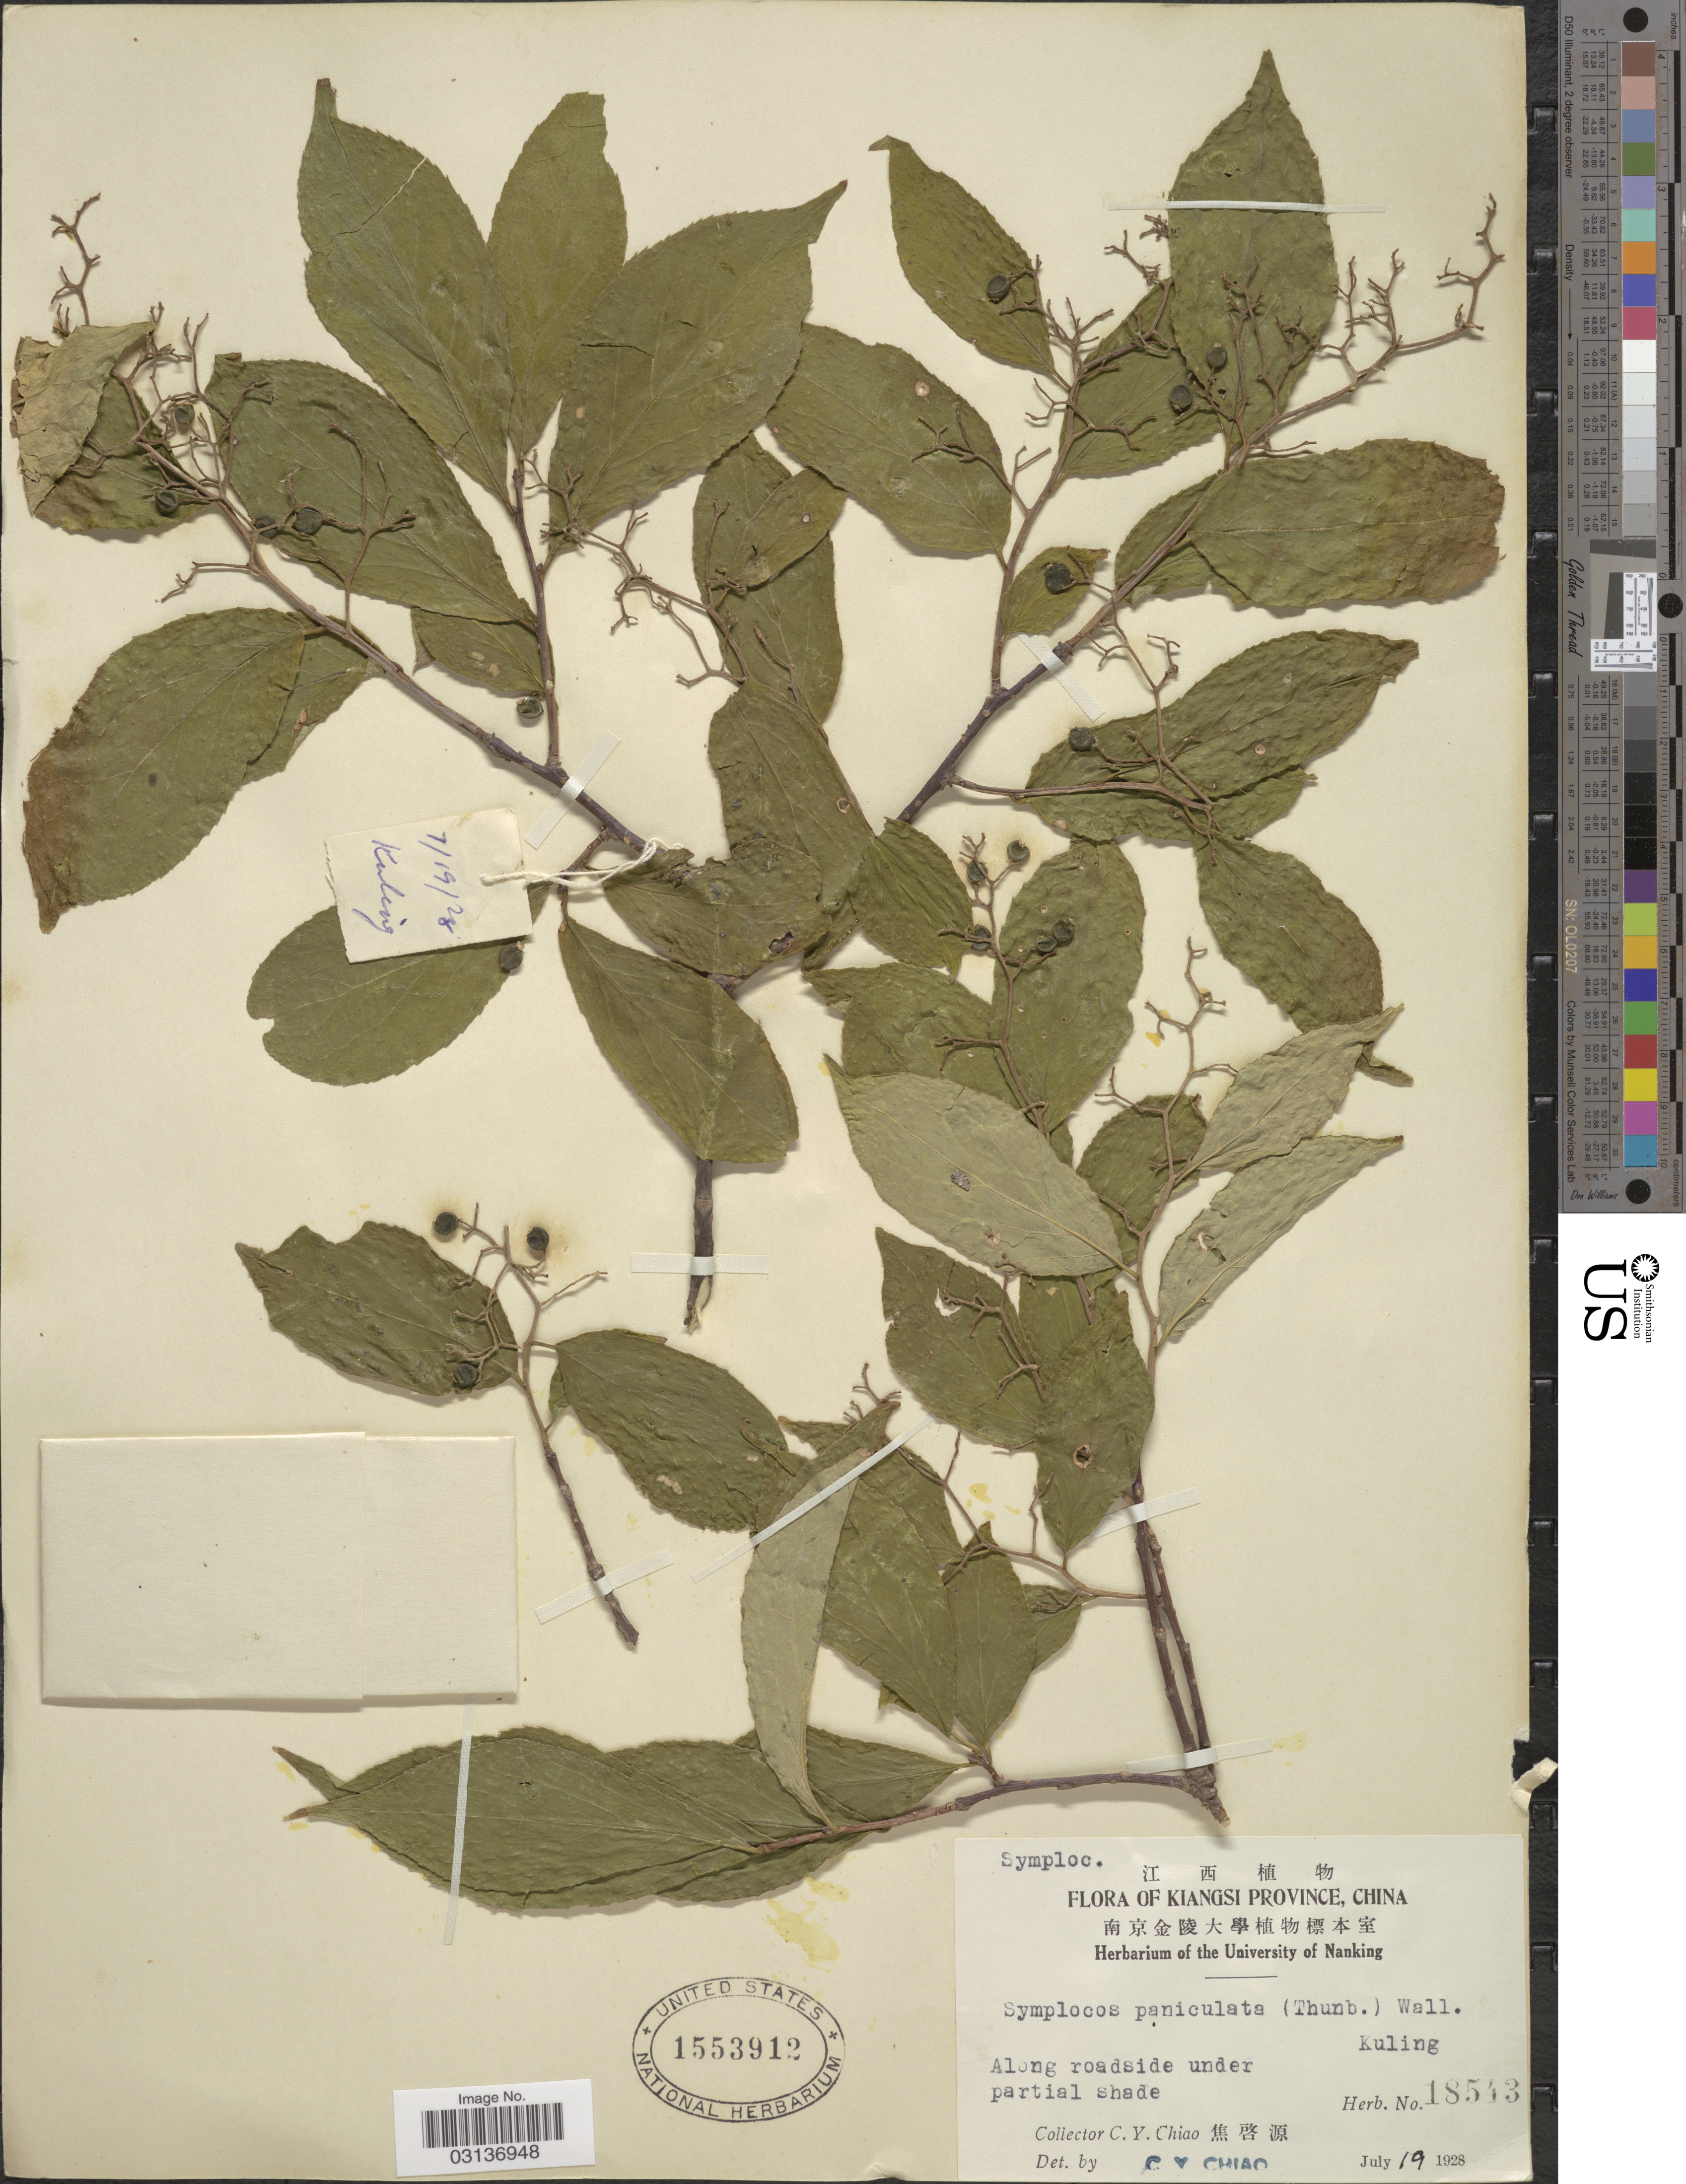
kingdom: Plantae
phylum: Tracheophyta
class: Magnoliopsida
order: Ericales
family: Symplocaceae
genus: Symplocos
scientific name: Symplocos paniculata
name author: Miq.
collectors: C. Y. Chiao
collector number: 18543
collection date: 1928-07-19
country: China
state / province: Jiangsu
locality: Kiangsu Province. Along roadside under partial shade.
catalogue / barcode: US 1553912